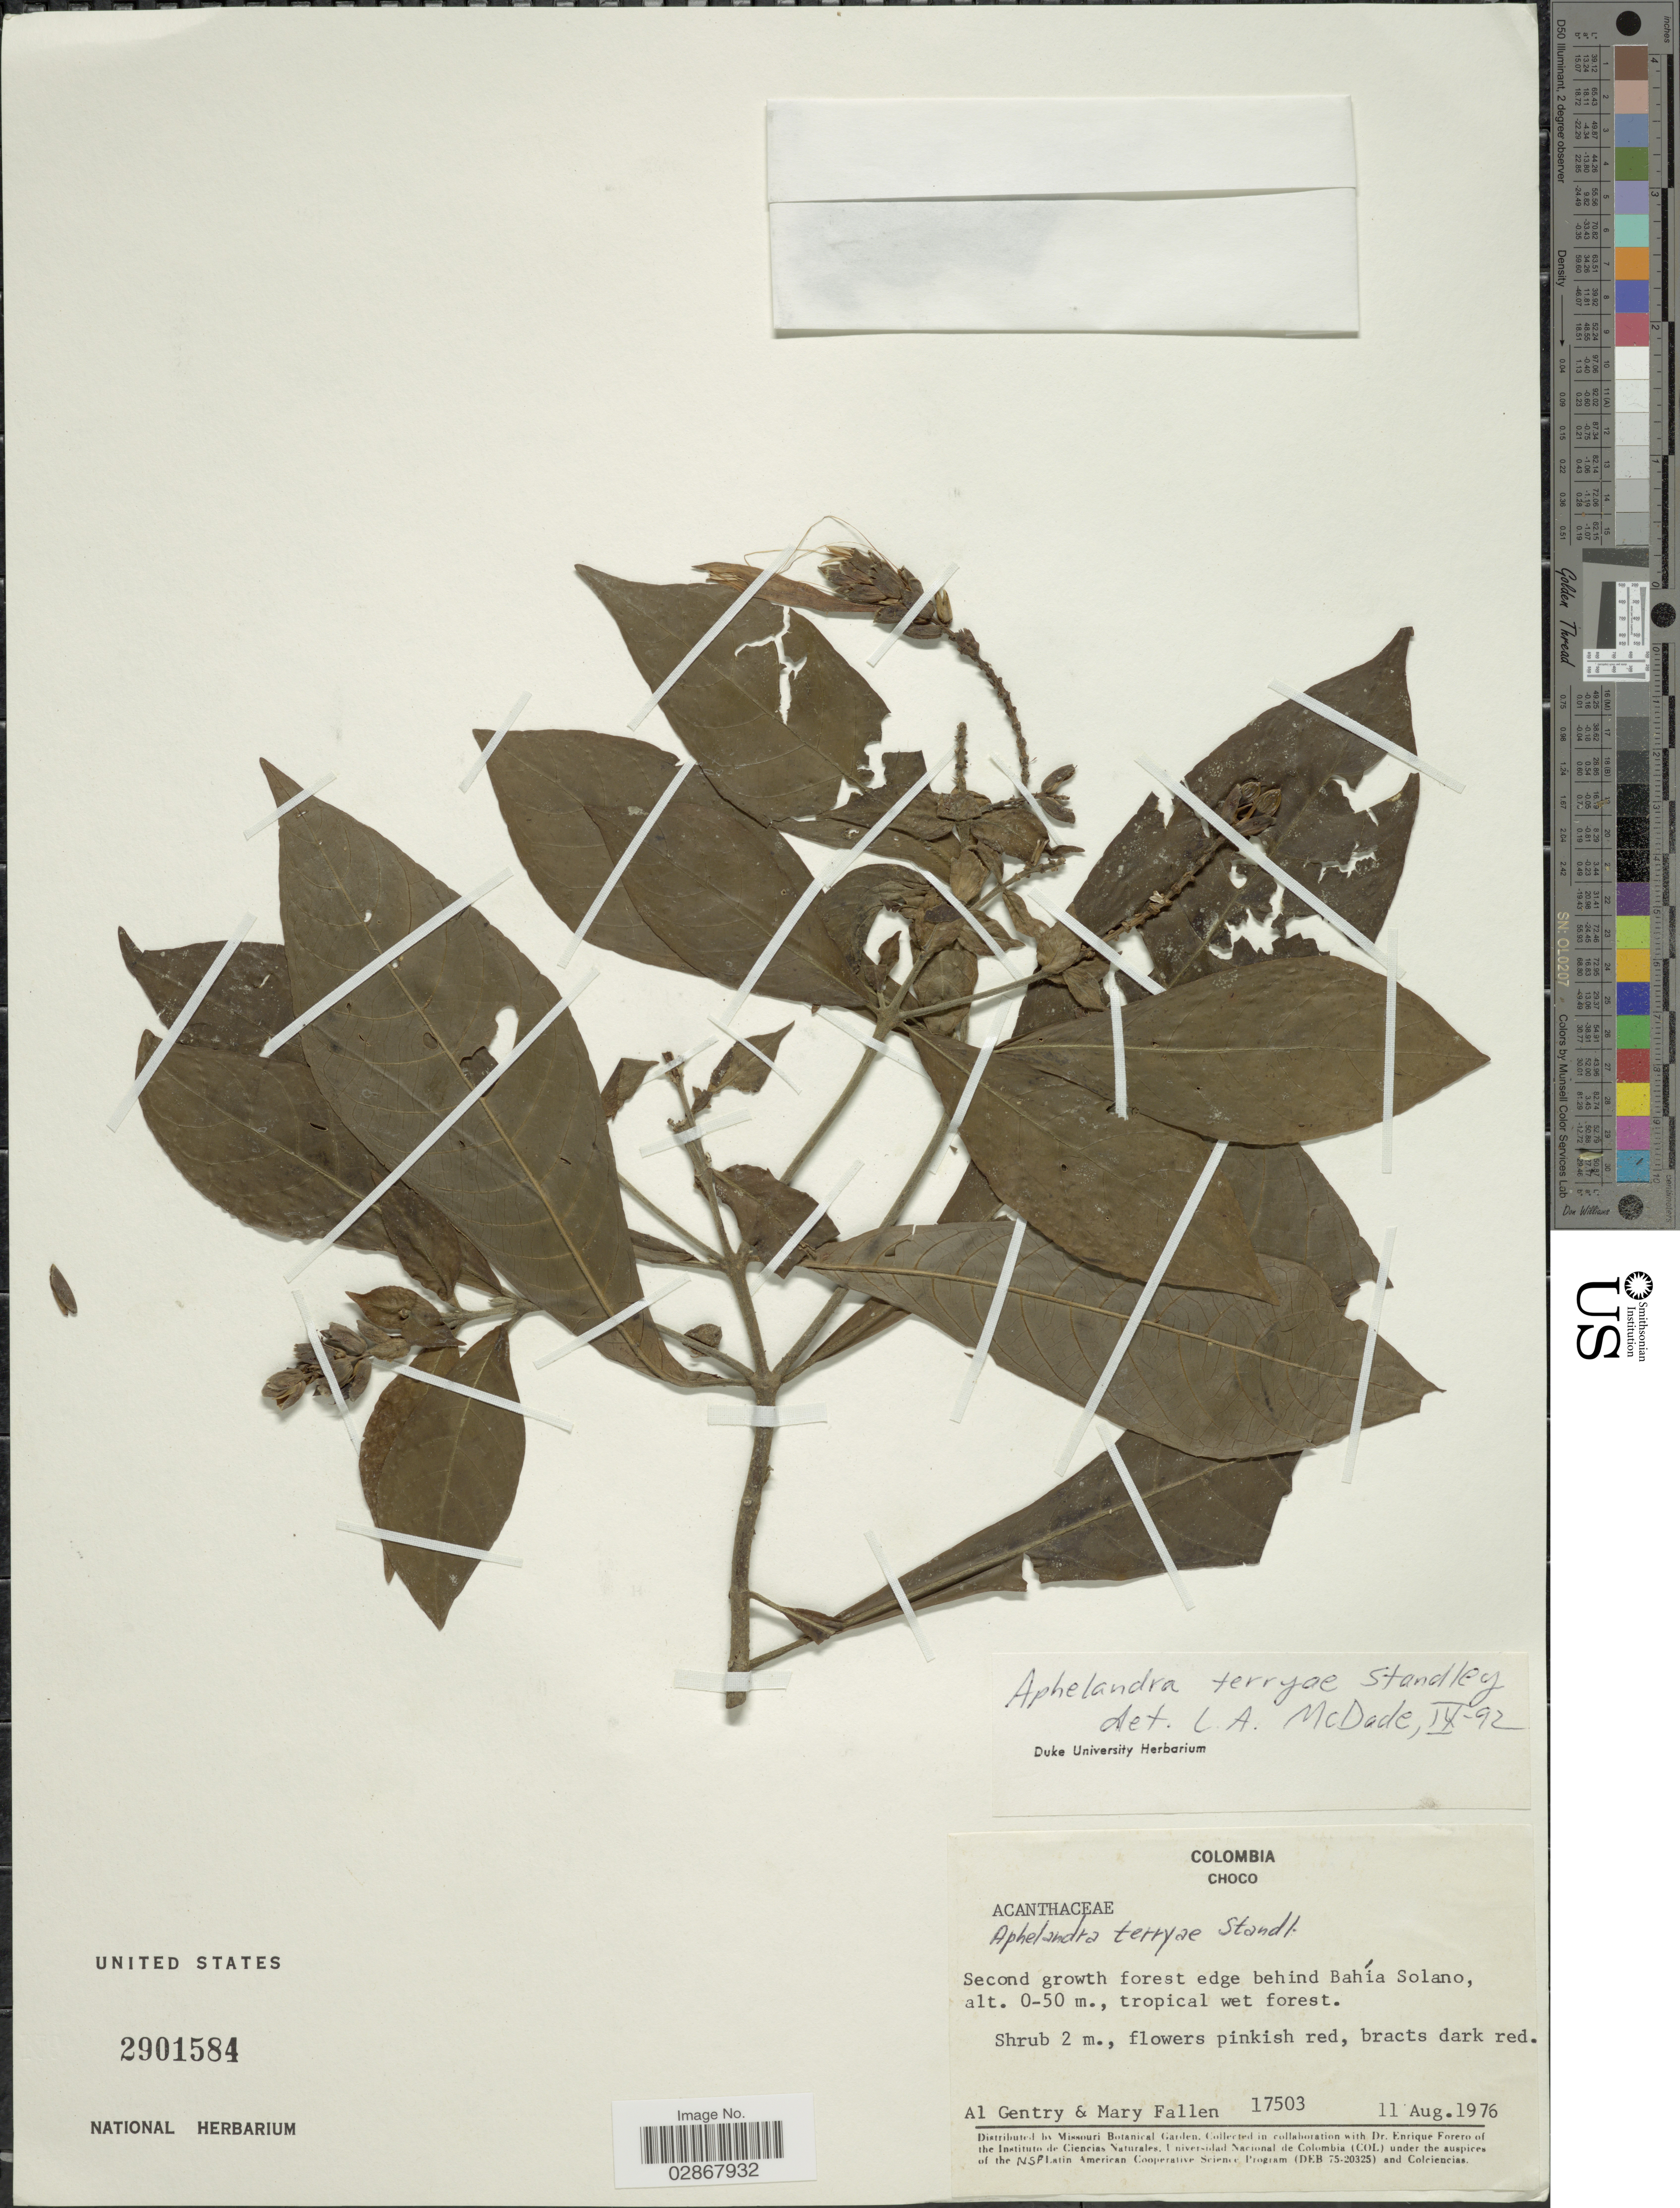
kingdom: Plantae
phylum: Tracheophyta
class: Magnoliopsida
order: Lamiales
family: Acanthaceae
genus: Aphelandra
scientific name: Aphelandra terryae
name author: Standl.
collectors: A. H. Gentry & M. Fallen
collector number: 17503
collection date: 1976-08-11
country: Colombia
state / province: Chocó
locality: Edge behind Bahía Solano.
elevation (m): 0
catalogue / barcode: US 2901584